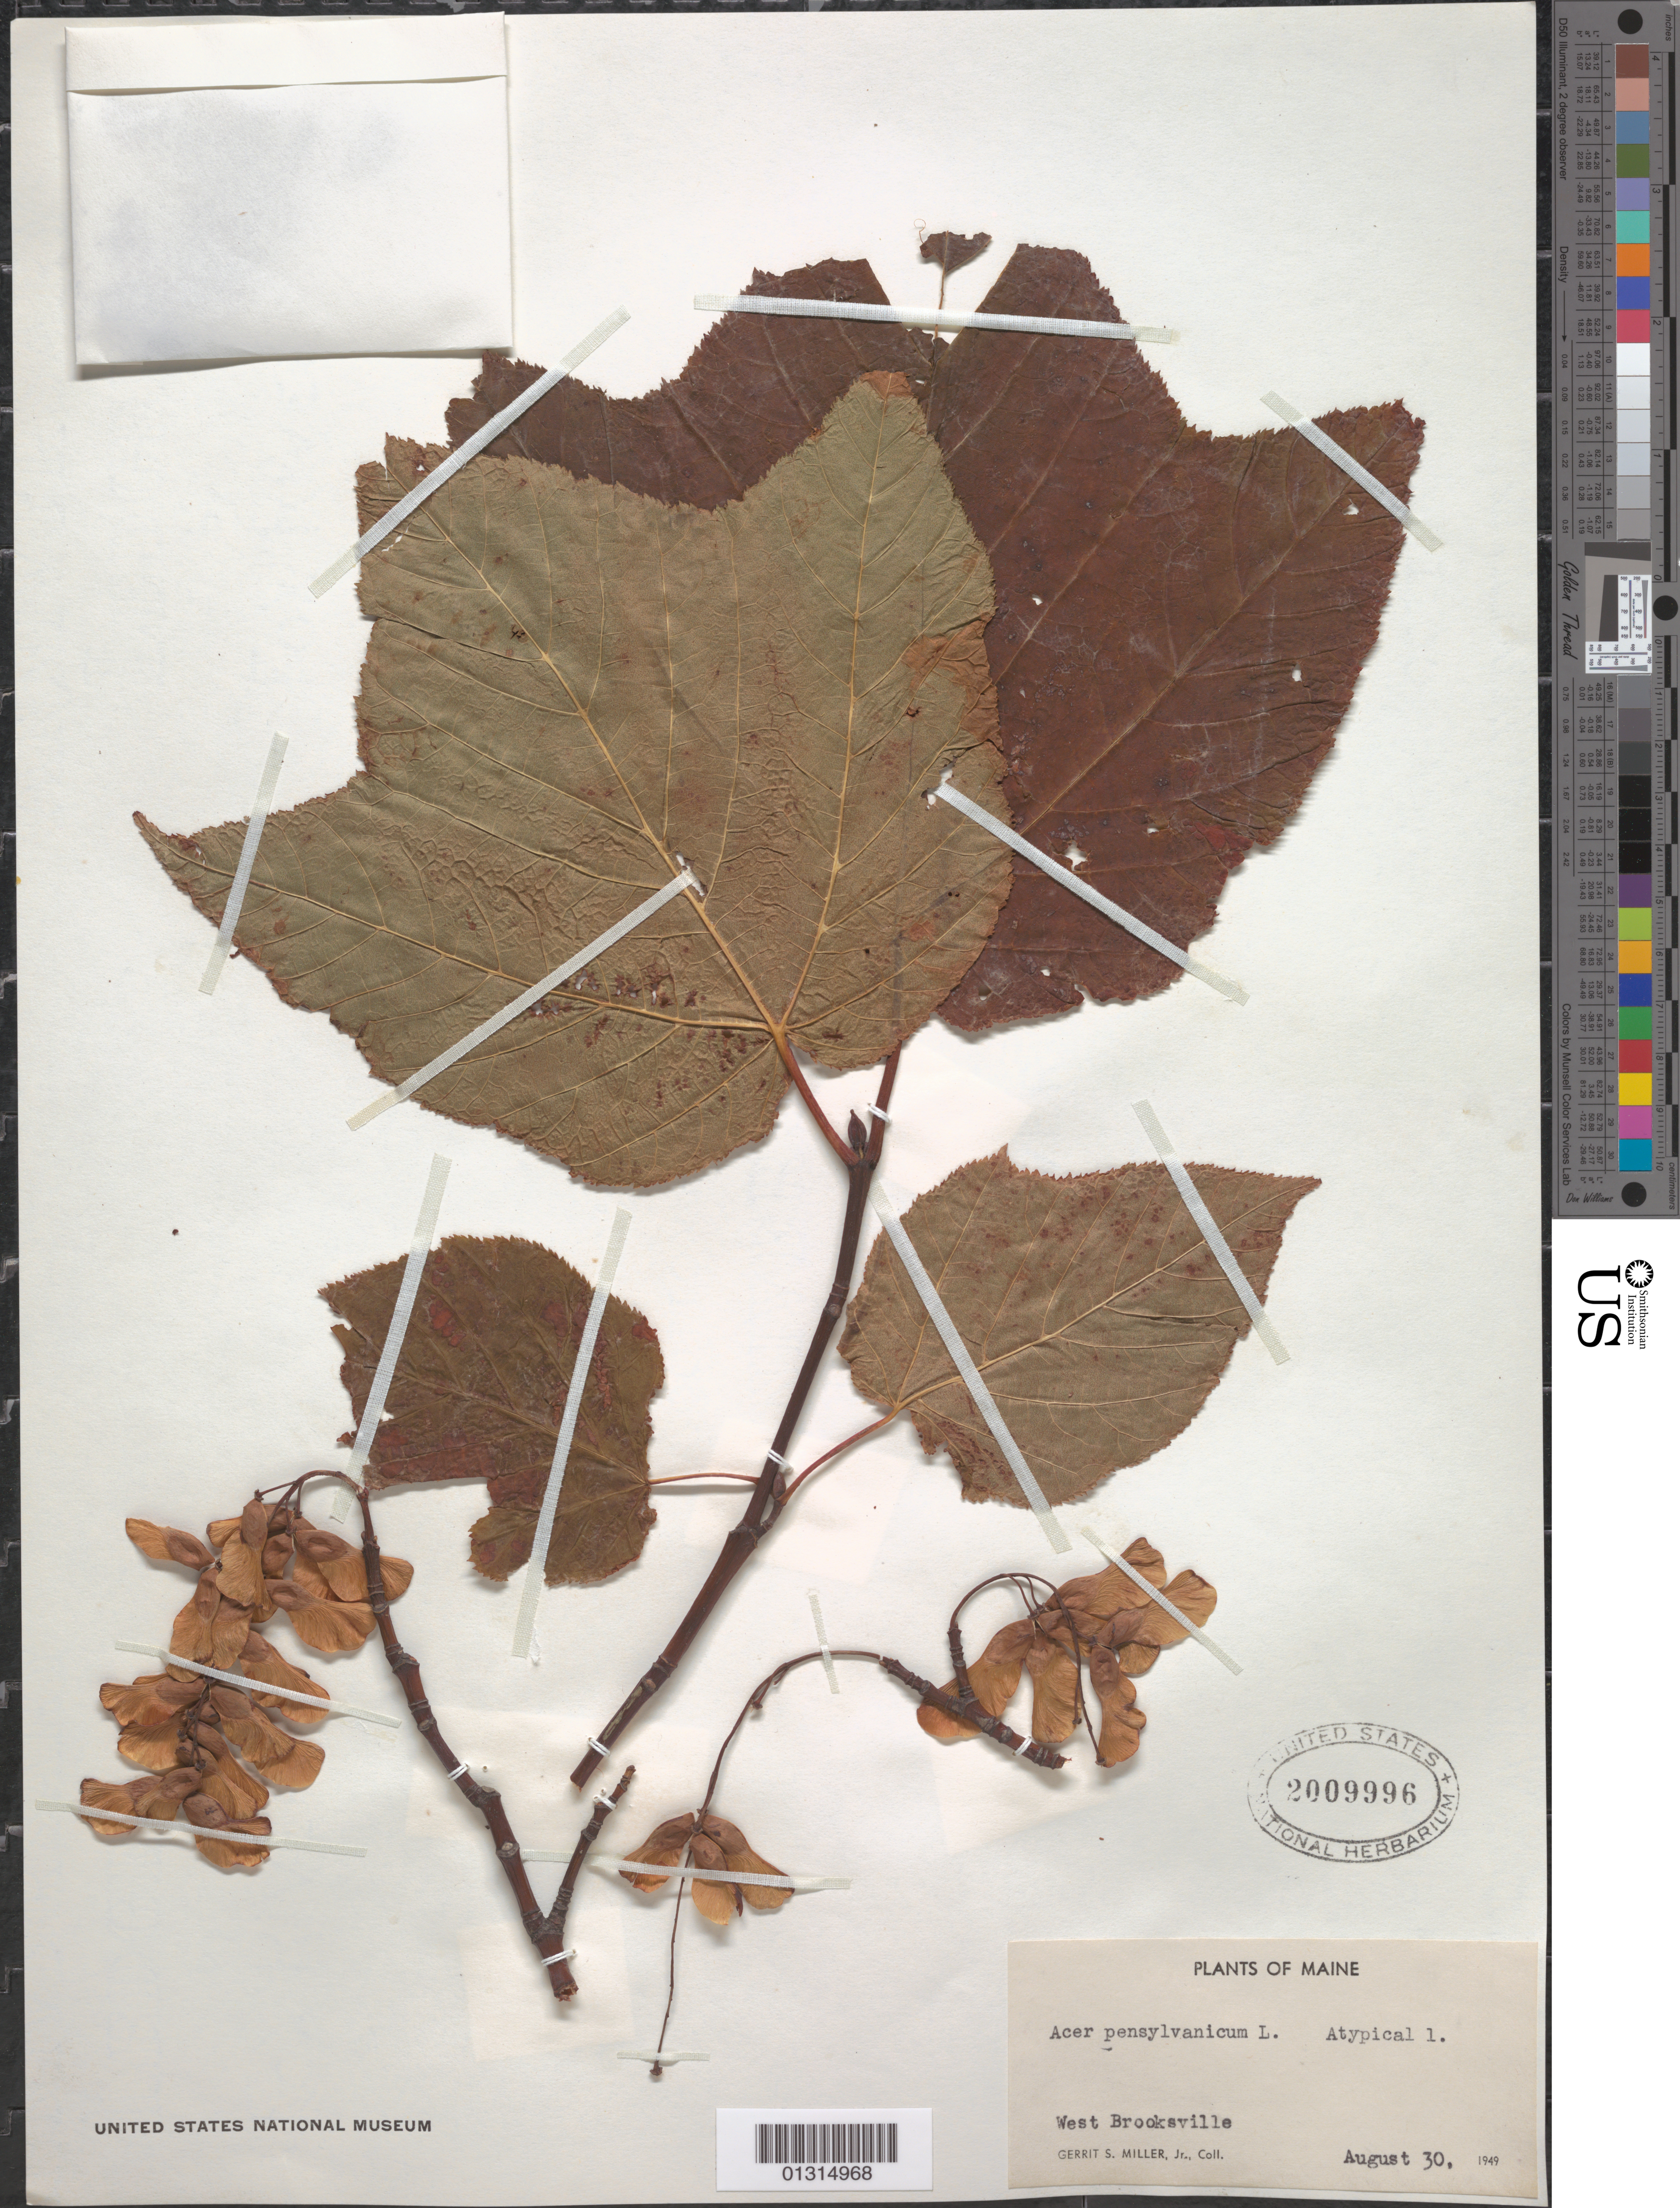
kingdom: Plantae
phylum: Tracheophyta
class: Magnoliopsida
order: Sapindales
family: Sapindaceae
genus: Acer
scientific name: Acer pensylvanicum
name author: L.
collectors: G. S. Miller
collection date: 1949-08-30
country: United States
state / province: Maine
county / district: Hancock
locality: West Brooksville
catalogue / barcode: US 2009996